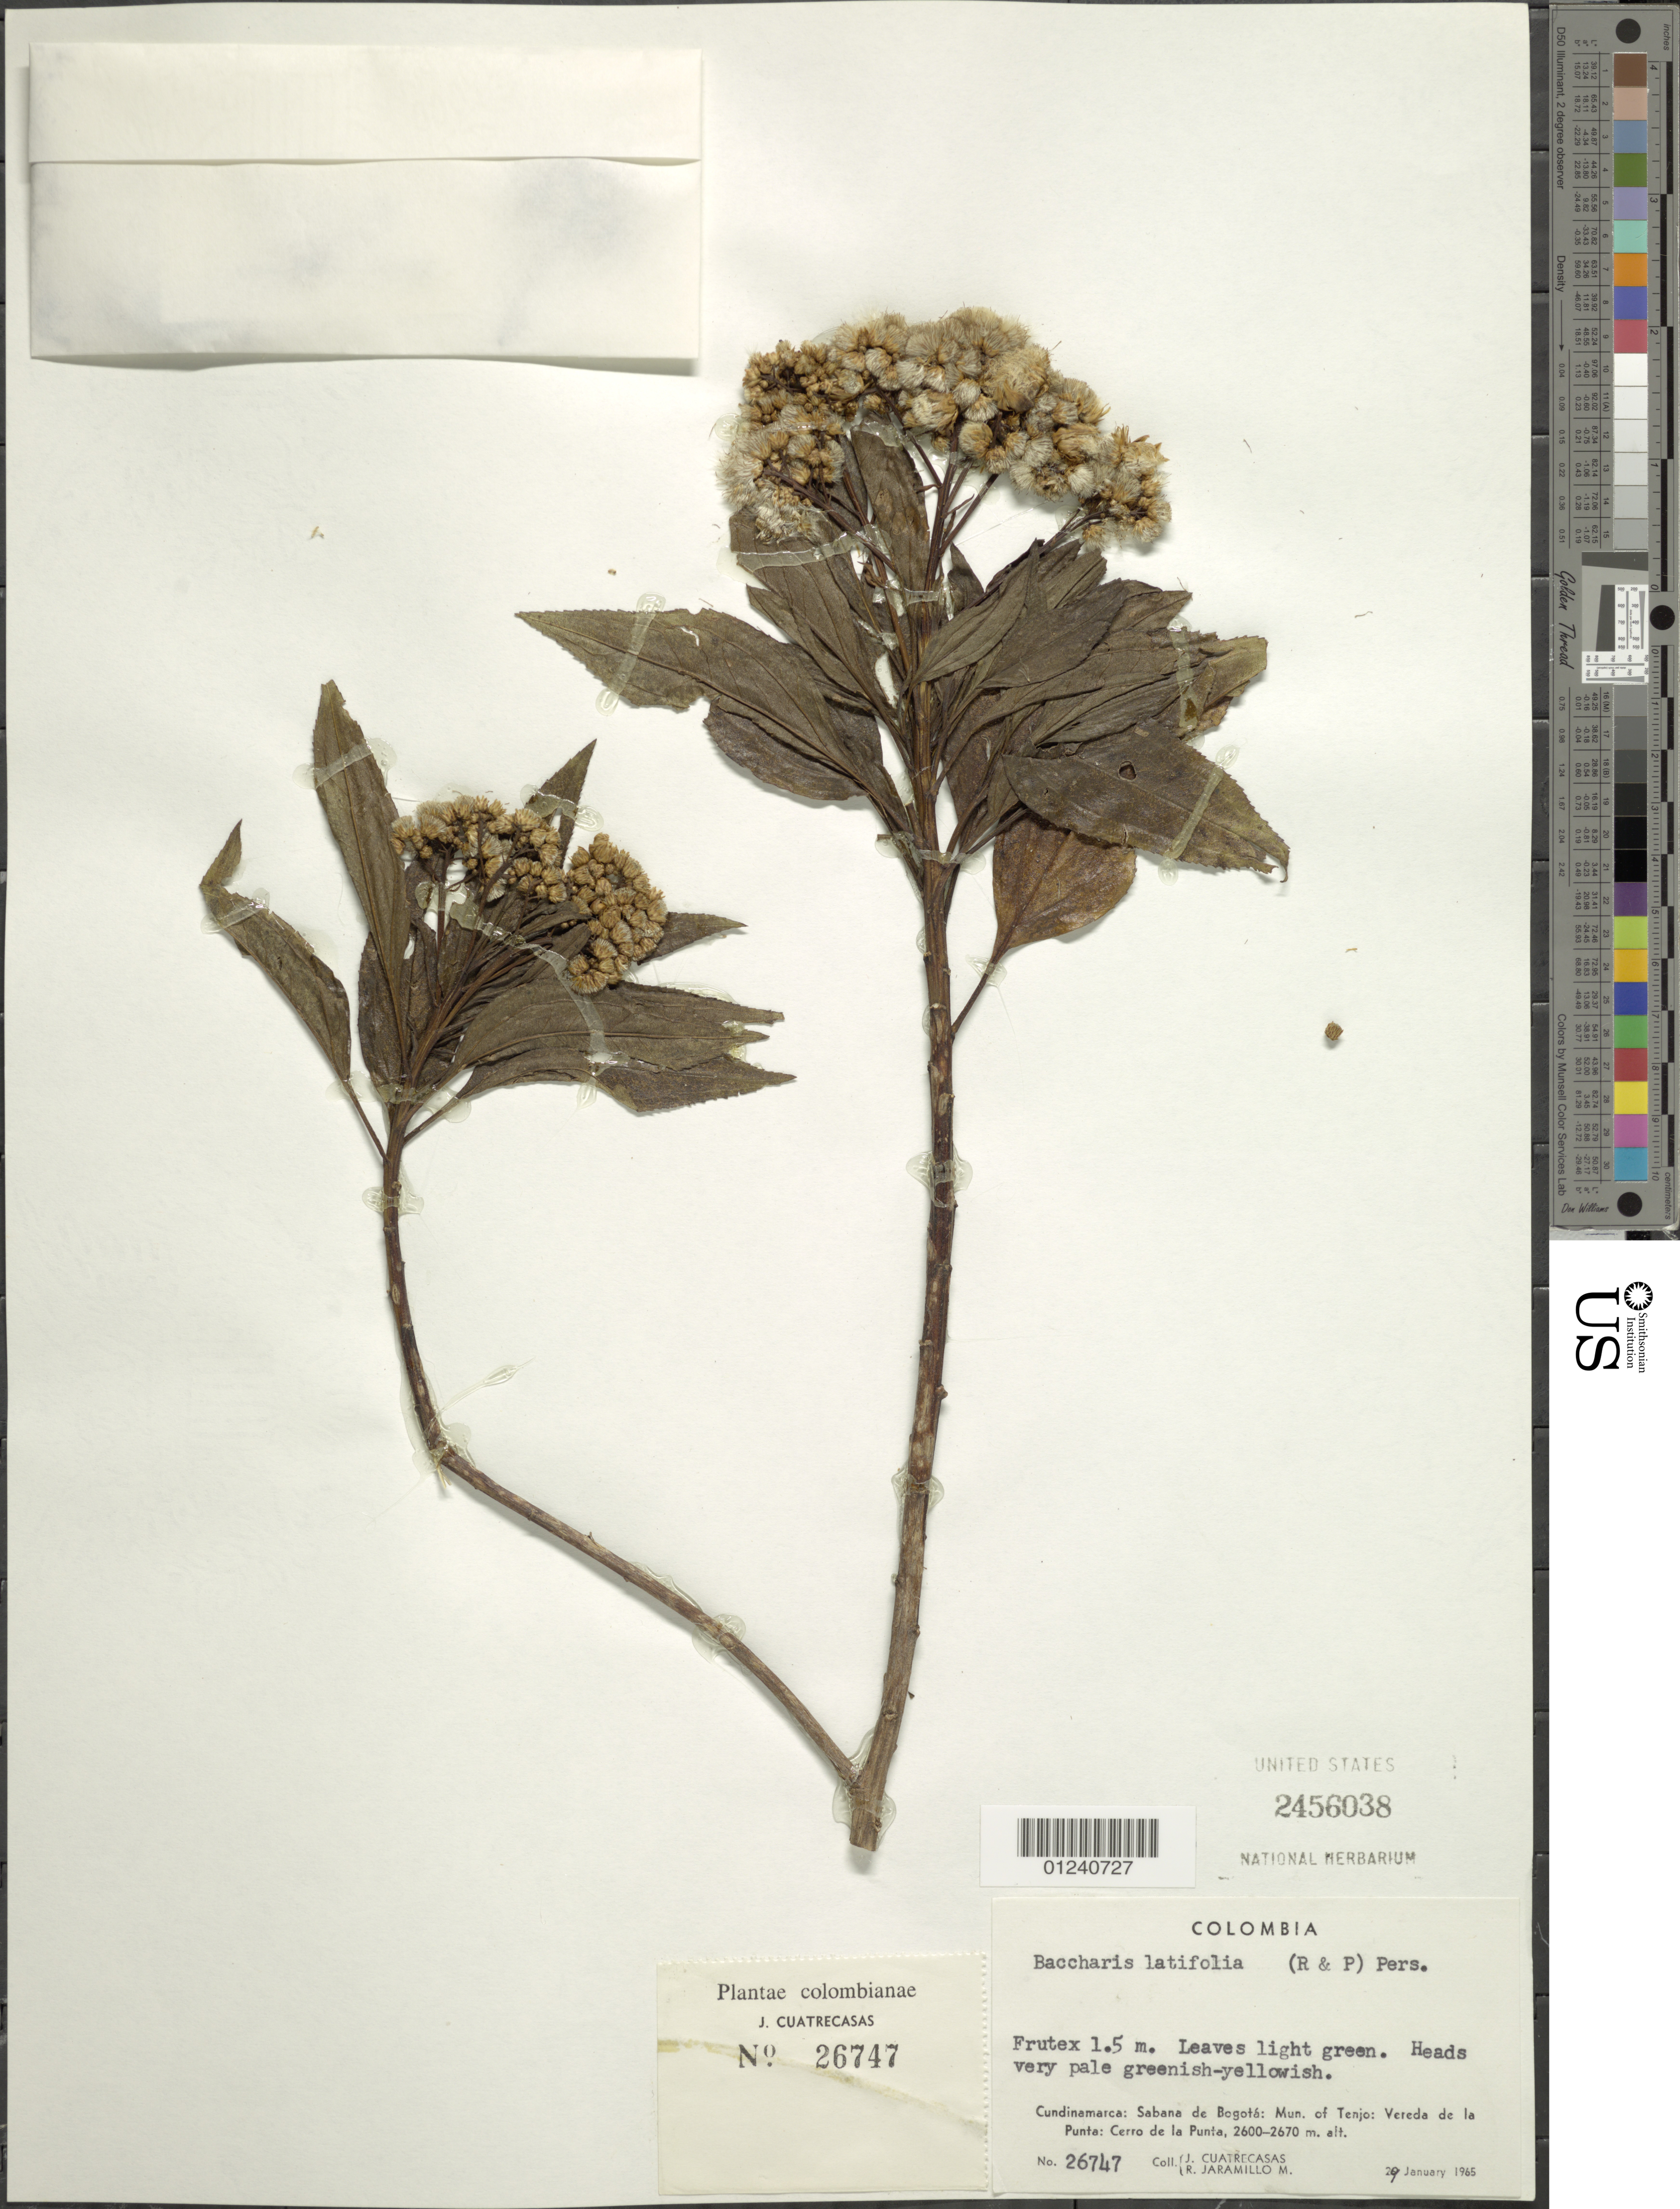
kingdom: Plantae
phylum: Tracheophyta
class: Magnoliopsida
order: Asterales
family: Asteraceae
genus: Baccharis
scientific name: Baccharis latifolia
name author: (Ruiz & Pav.) Pers.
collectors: J. Cuatrecasas & R. Jaramillo M.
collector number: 26747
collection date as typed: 29 Jan 1965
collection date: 1965-01-29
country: Colombia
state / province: Cundinamarca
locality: Sabana de Bogotá, Mun. of Tenjo, vereda de la Punta, Cerro de la Punta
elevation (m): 2600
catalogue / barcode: US 2456038